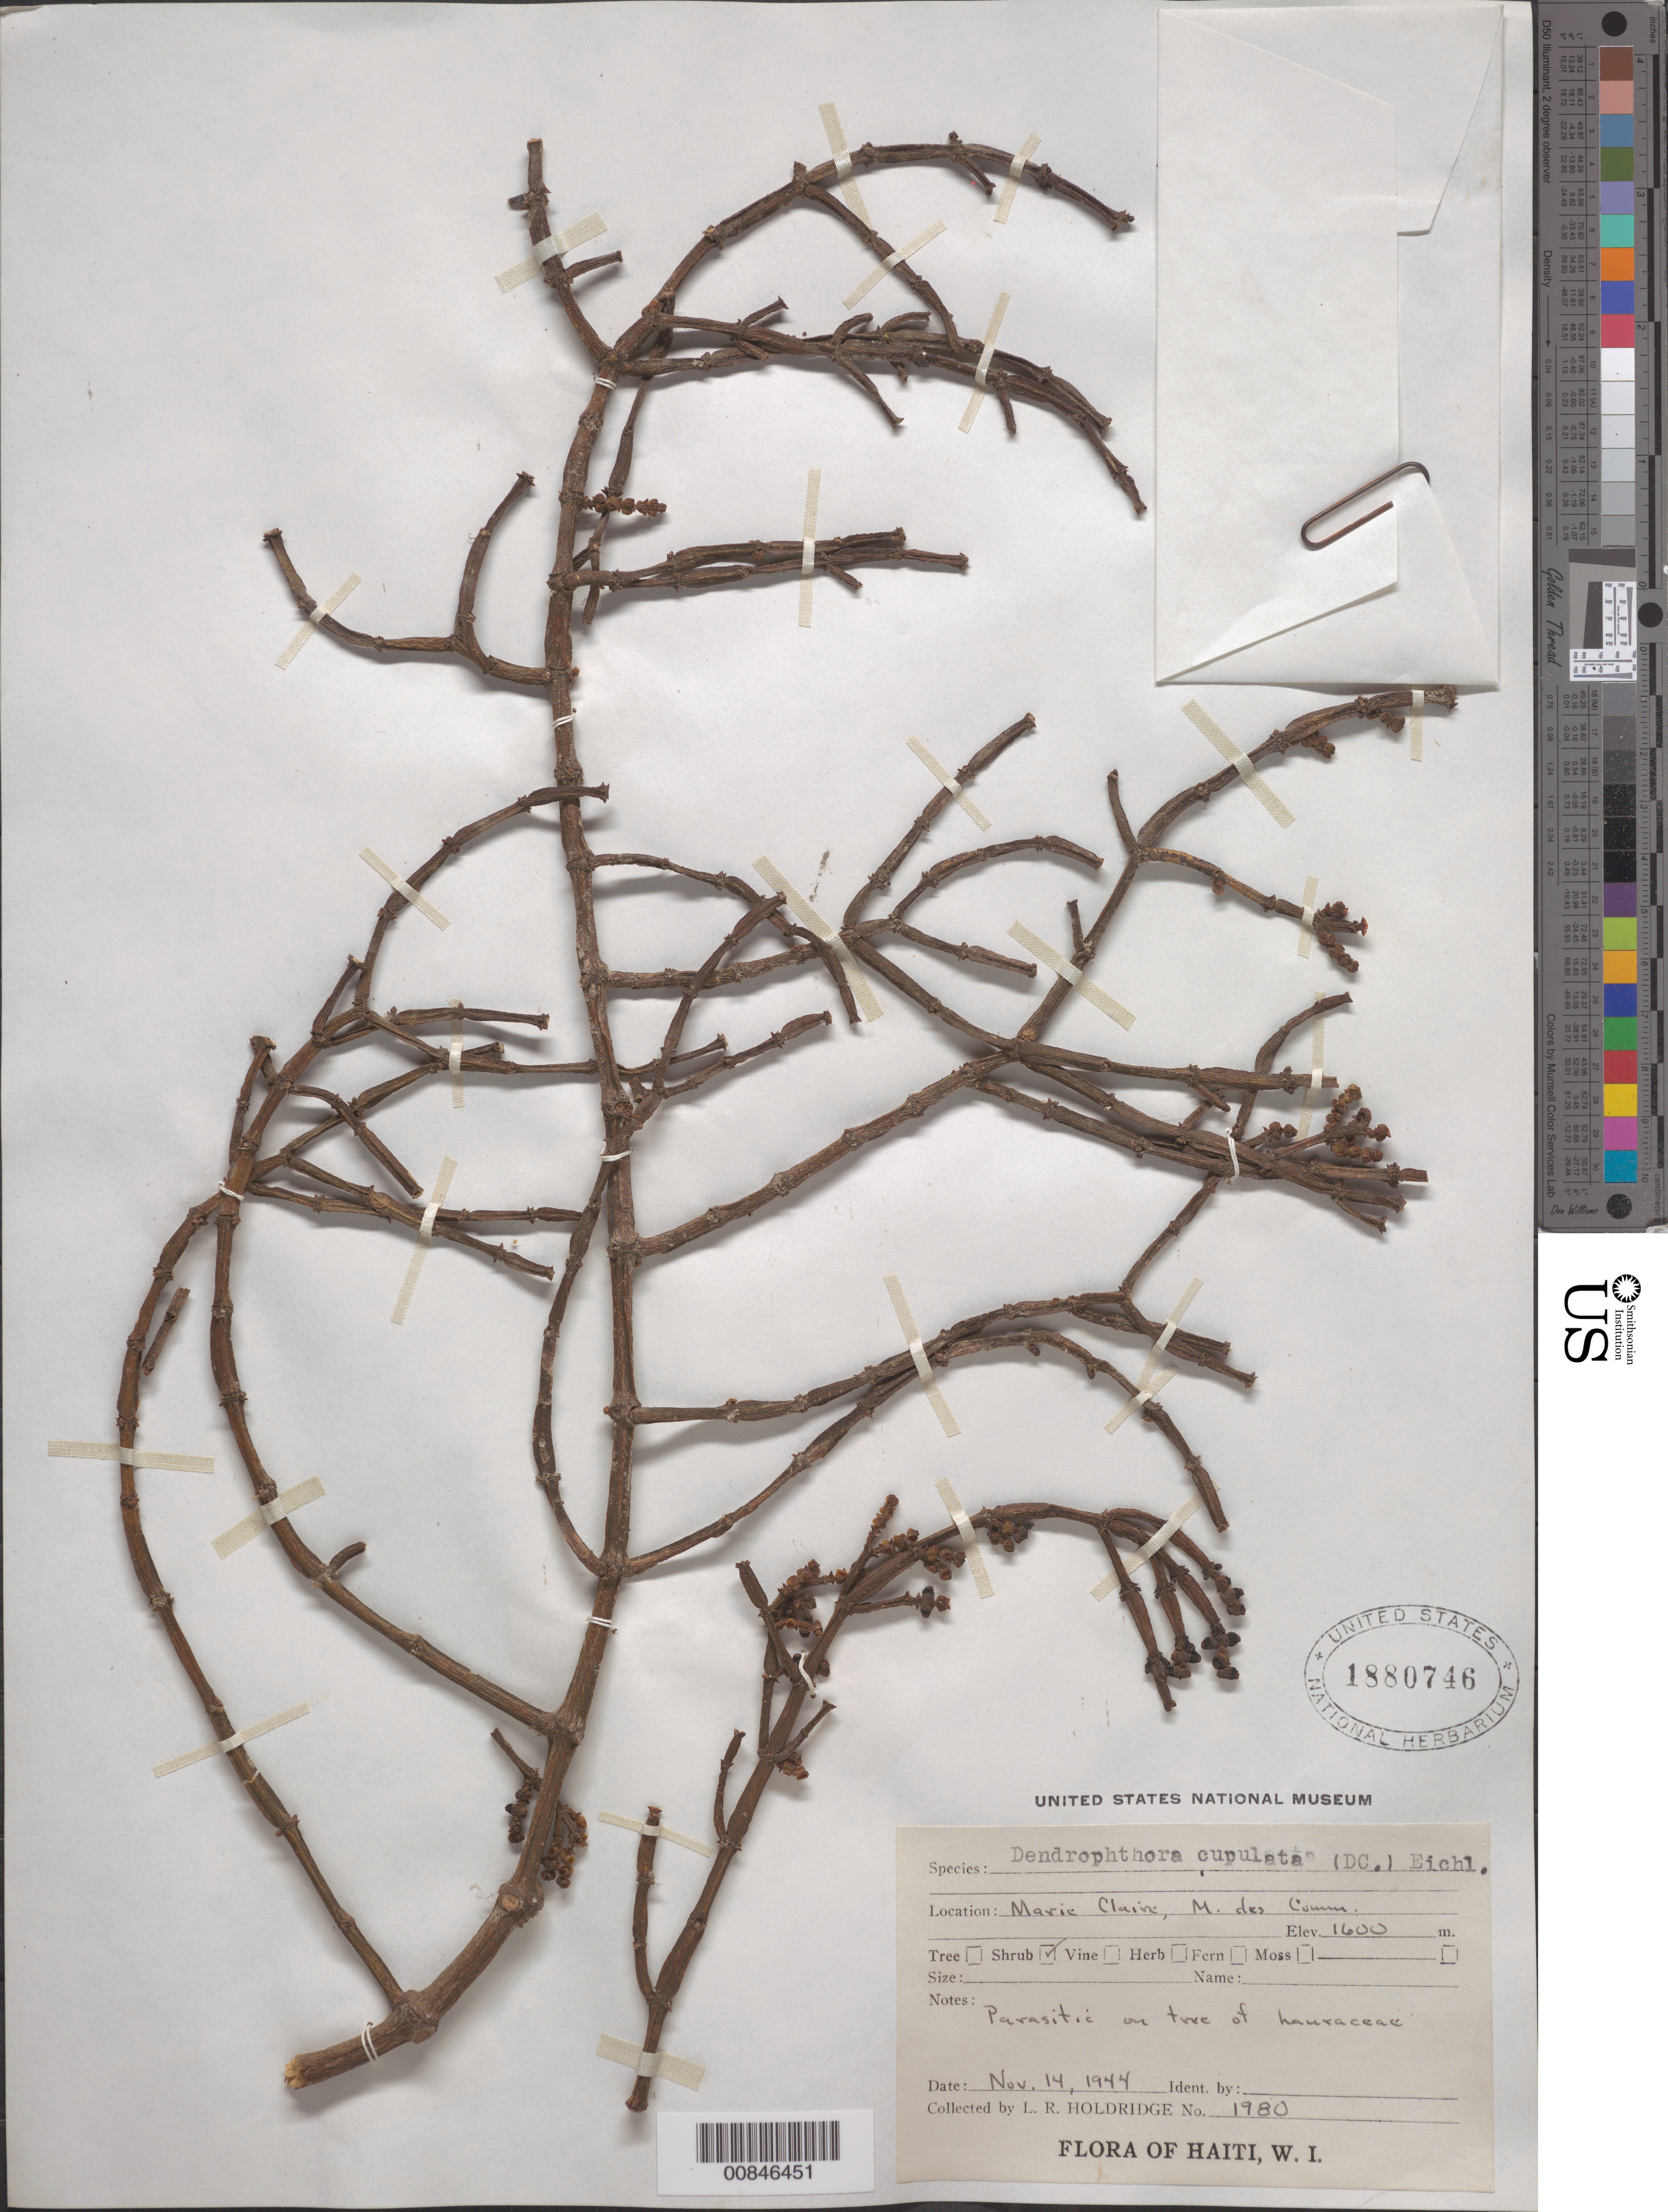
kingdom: Plantae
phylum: Tracheophyta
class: Magnoliopsida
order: Santalales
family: Viscaceae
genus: Dendrophthora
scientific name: Dendrophthora cupulata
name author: (DC.) Eichler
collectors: L. Holdridge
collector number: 1980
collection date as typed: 14 Nov 1944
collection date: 1944-11-14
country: Haiti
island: Hispaniola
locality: Marie Claire, M. des Commissaires.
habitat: On tree of Lauraceae.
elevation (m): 1600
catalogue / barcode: US 1880746